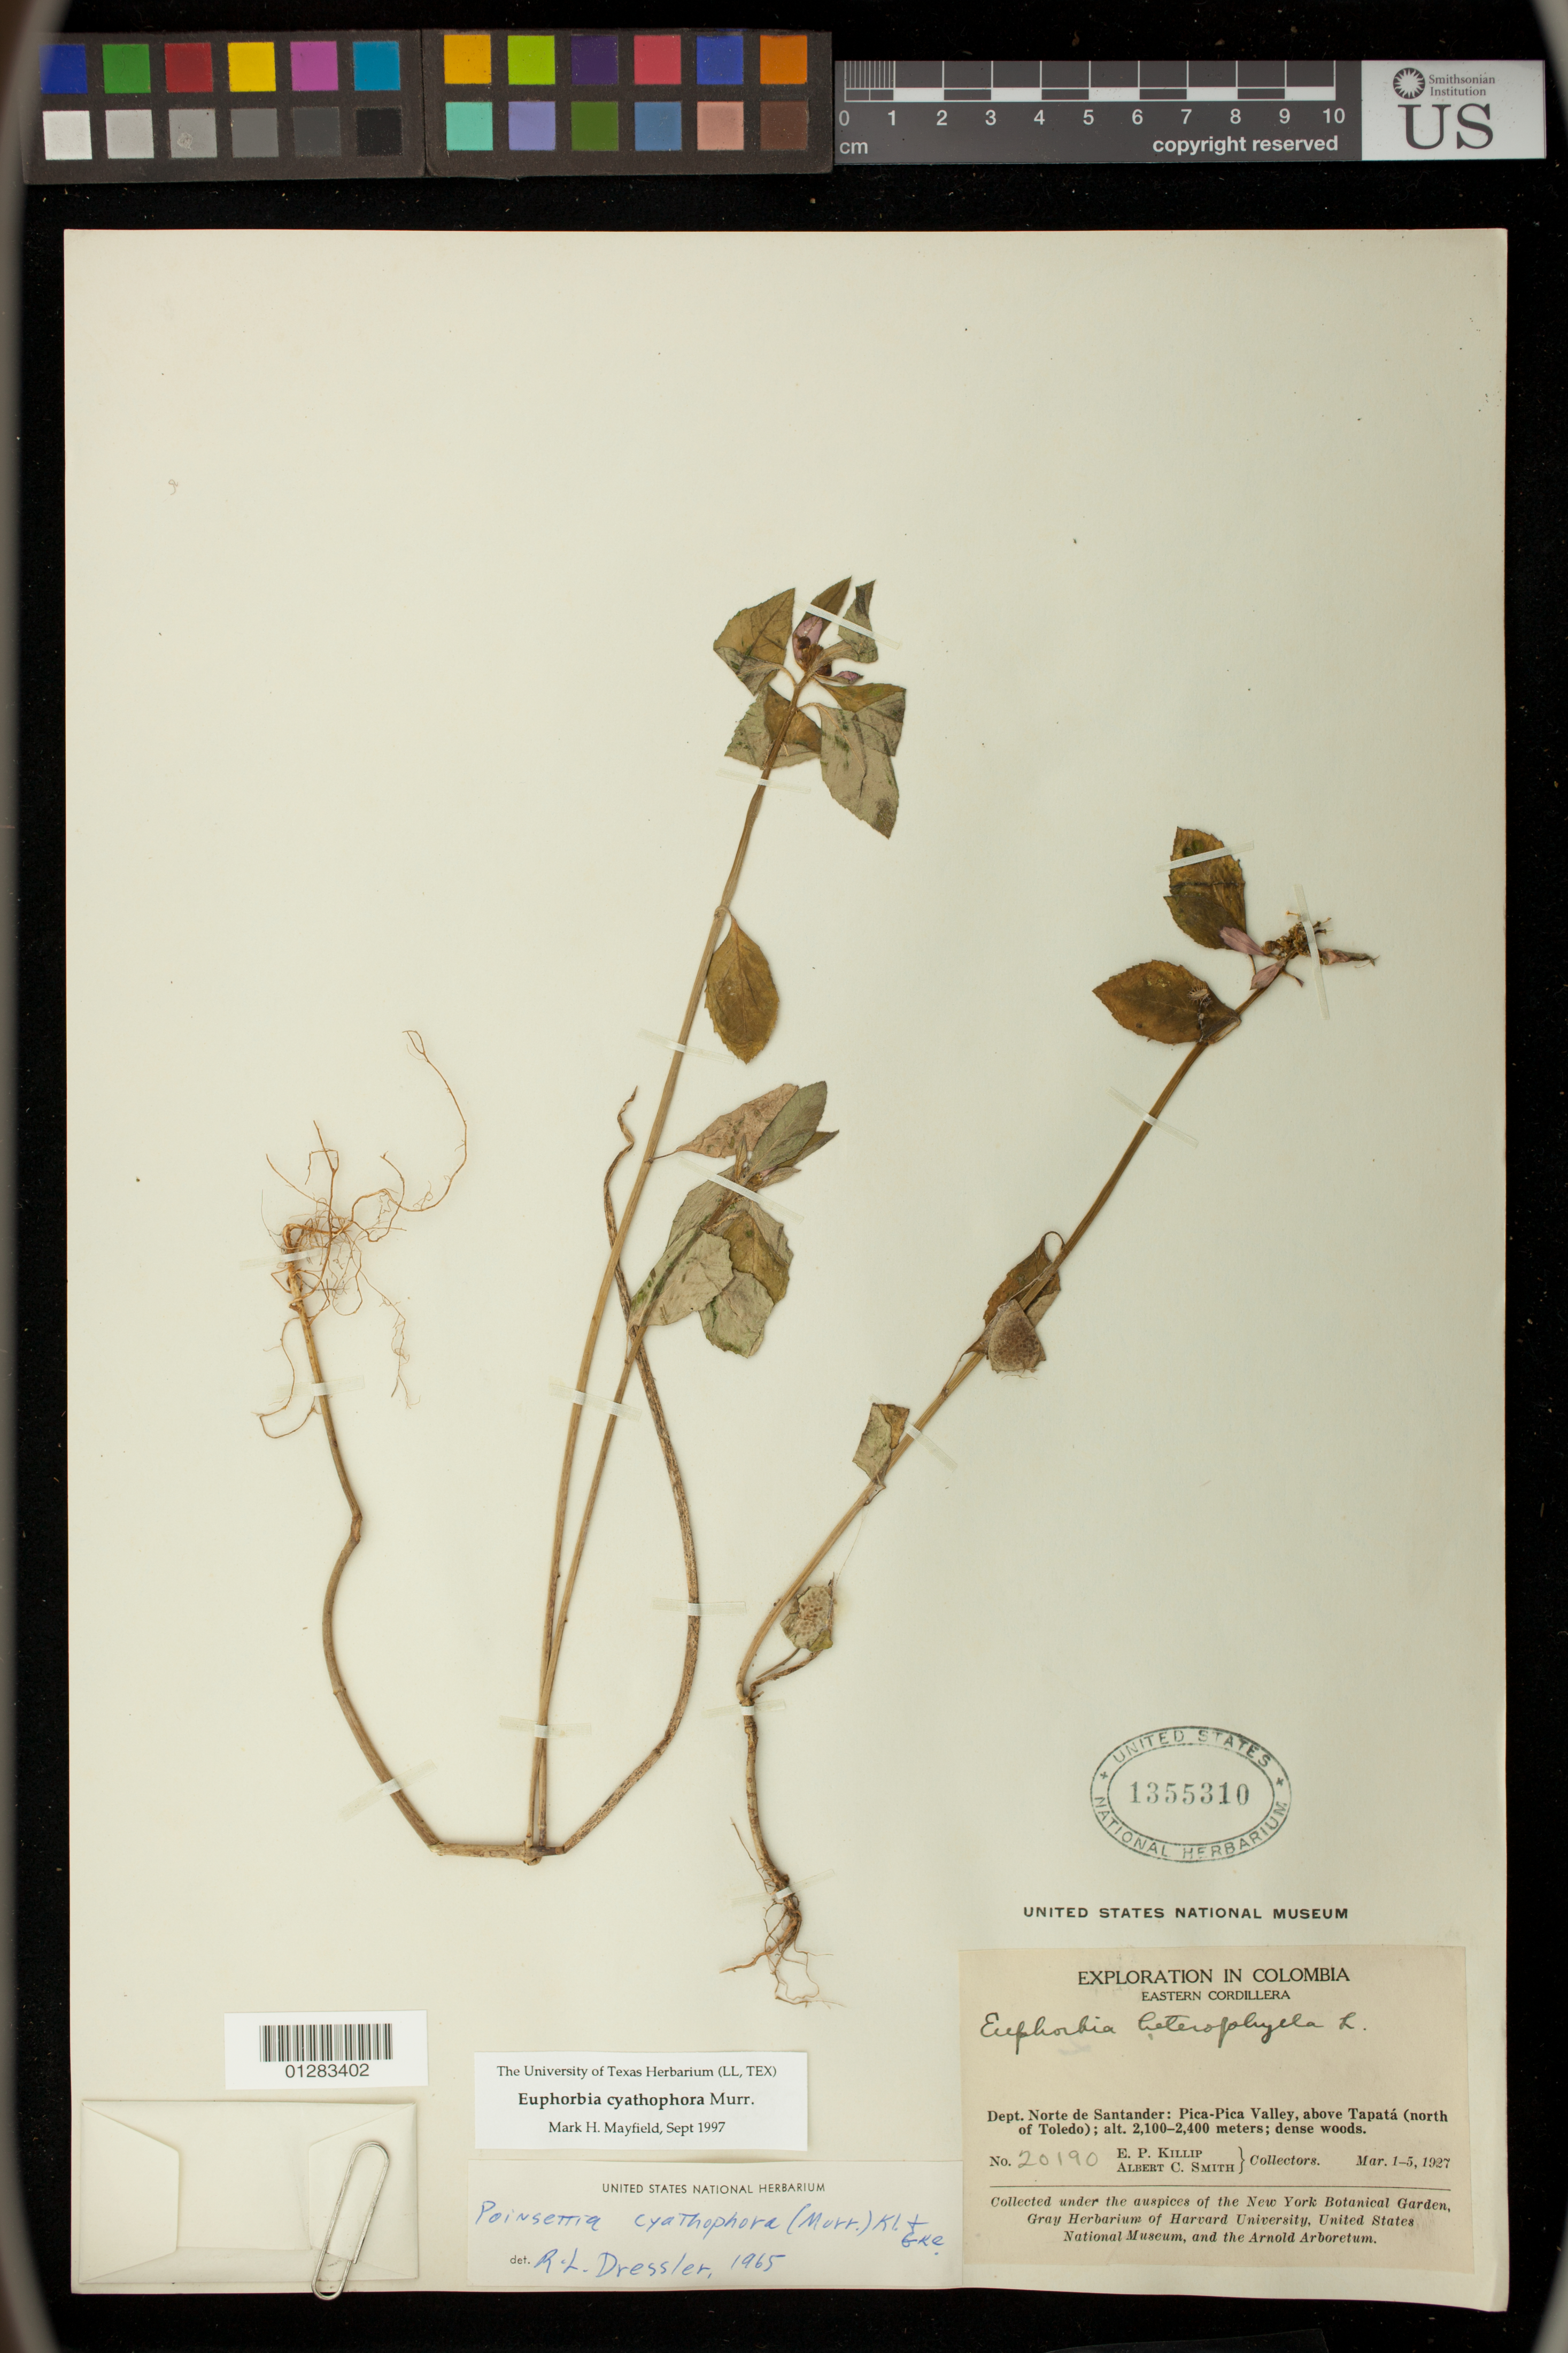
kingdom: Plantae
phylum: Tracheophyta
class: Magnoliopsida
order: Malpighiales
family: Euphorbiaceae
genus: Euphorbia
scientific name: Euphorbia heterophylla var. cyathophora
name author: (Murr.) Griseb.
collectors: E. P. Killip & A. C. Smith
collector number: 20190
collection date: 1927-03-01/1927-03-05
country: Colombia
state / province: Norte de Santander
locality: Eastern Cordillera: Pica-Pica Valley, above Tapatá(north of Toledo)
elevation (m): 2100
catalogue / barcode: US 1355310